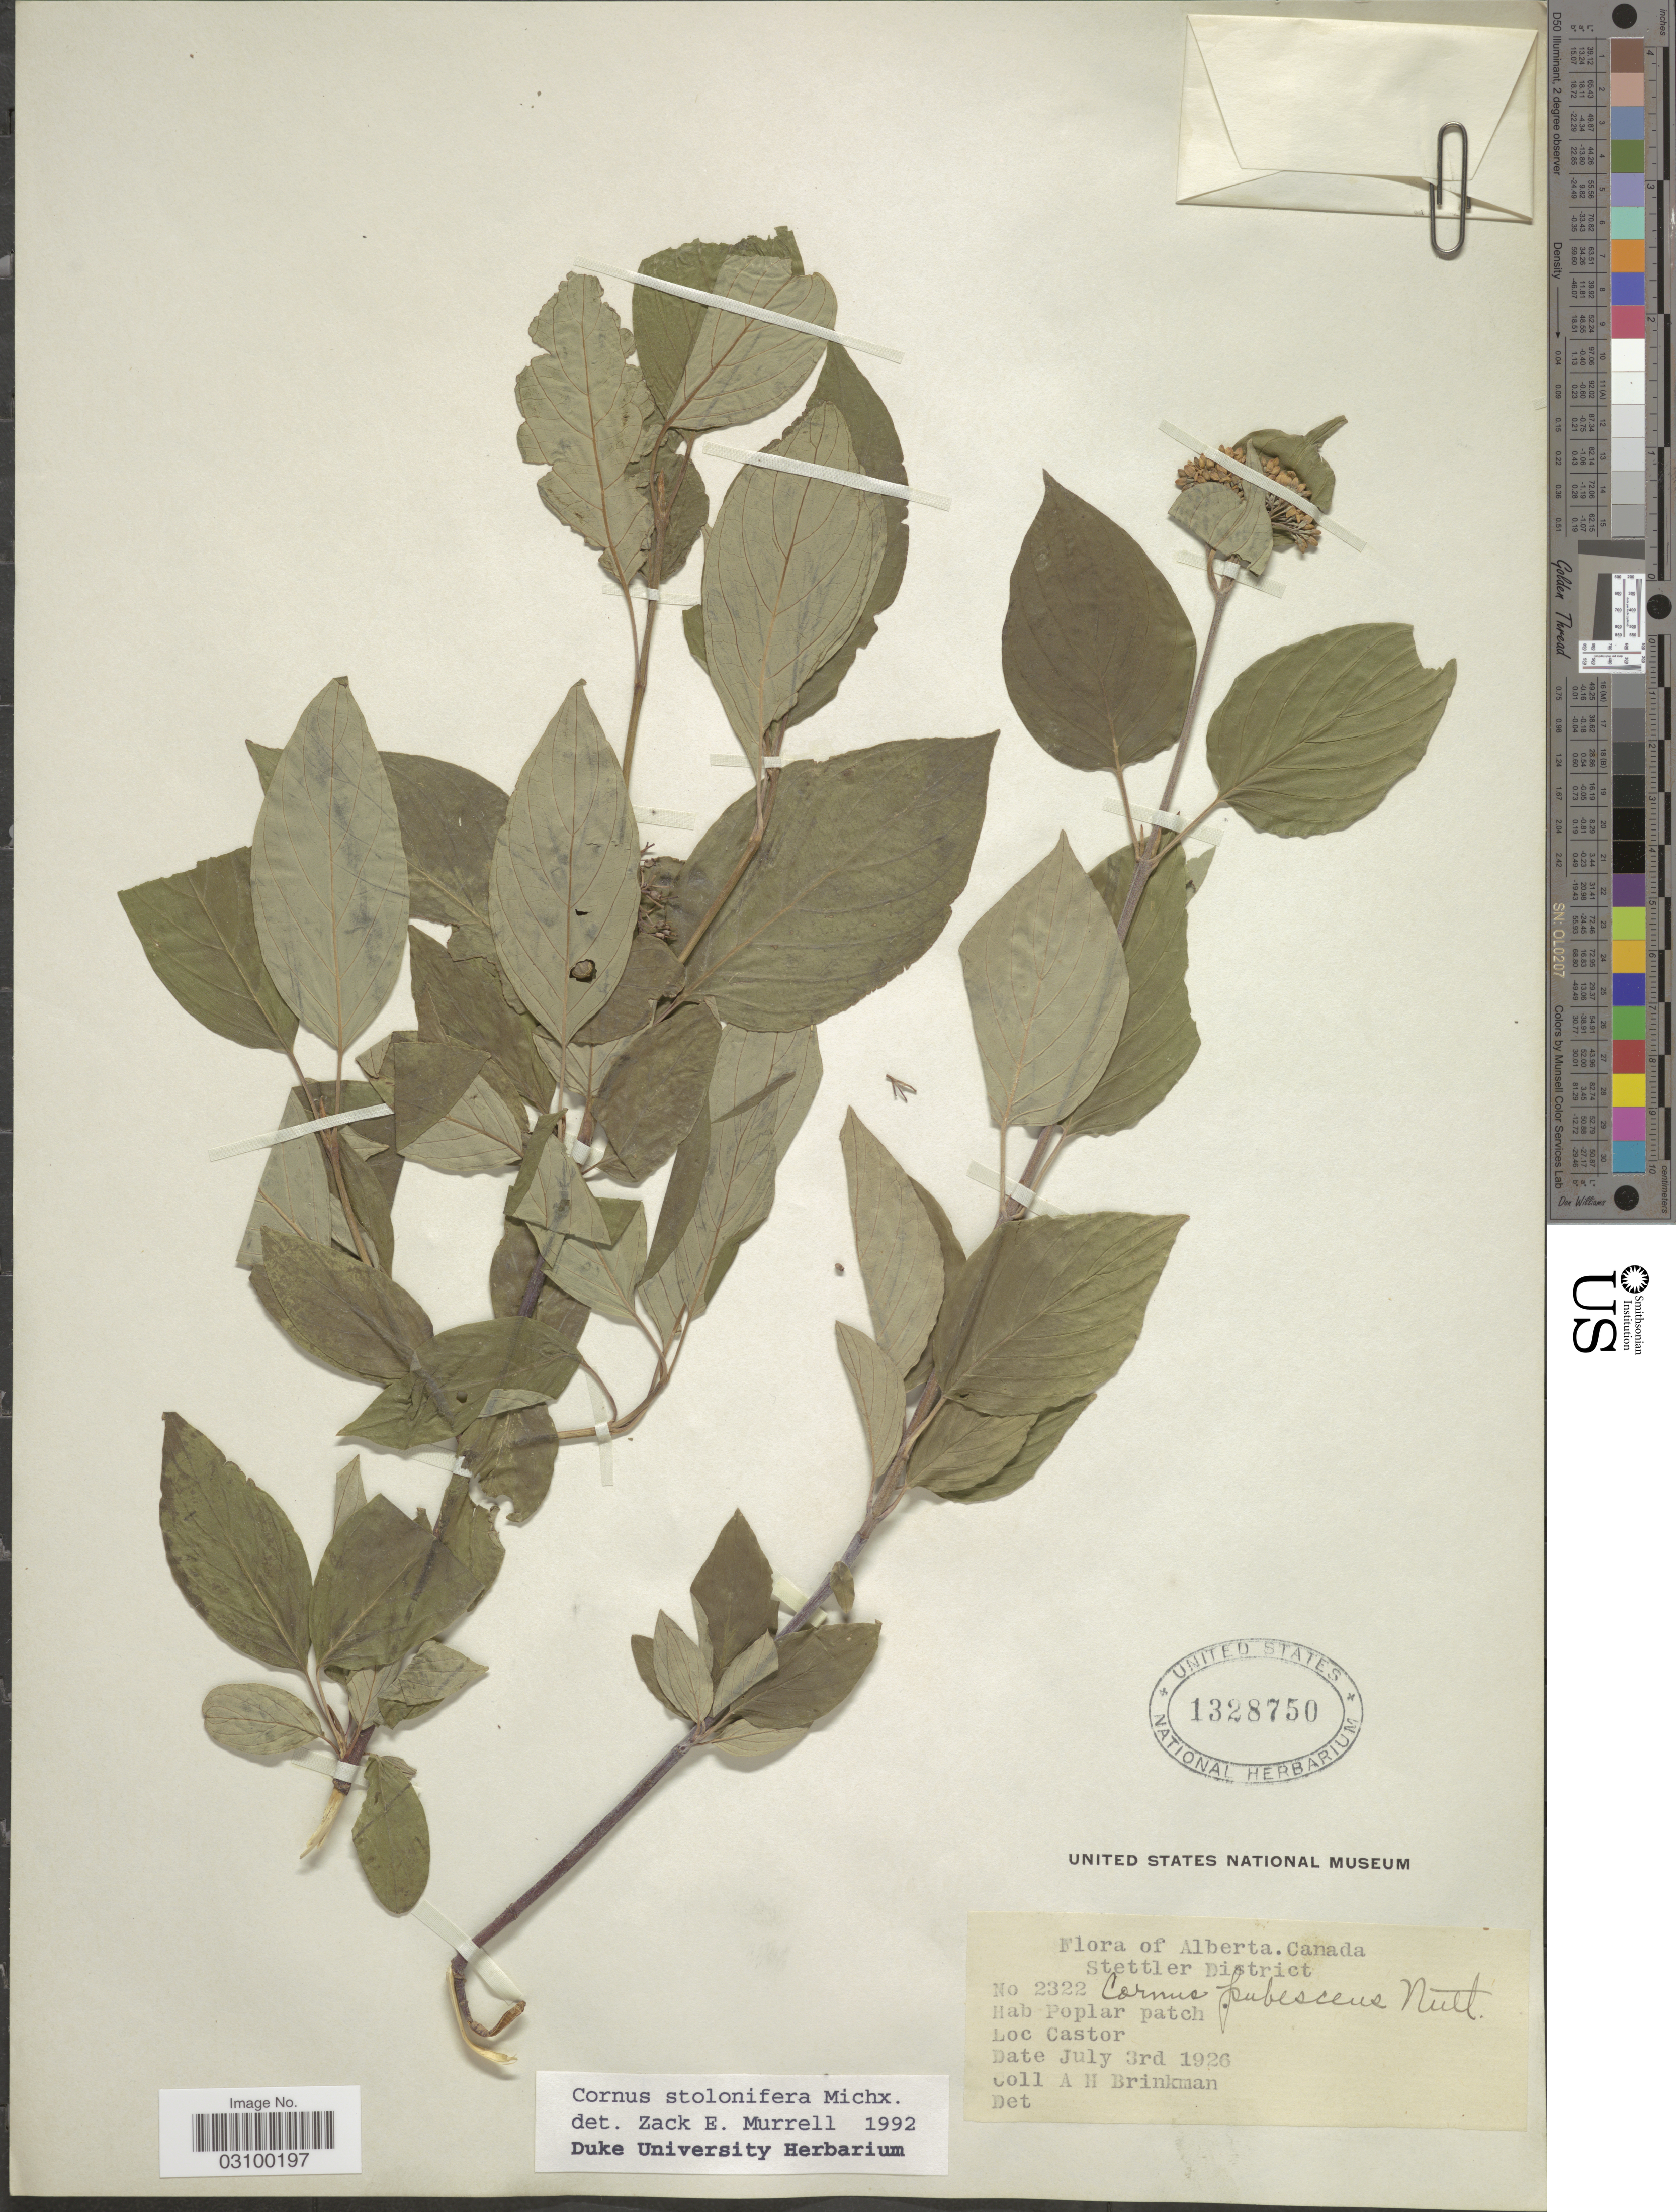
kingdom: Plantae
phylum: Tracheophyta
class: Magnoliopsida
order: Cornales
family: Cornaceae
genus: Cornus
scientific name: Cornus sericea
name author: L.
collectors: A. Brinkman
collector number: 2322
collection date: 1926-07-03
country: Canada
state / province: Alberta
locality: Stettler District. Castor.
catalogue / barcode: US 1328750